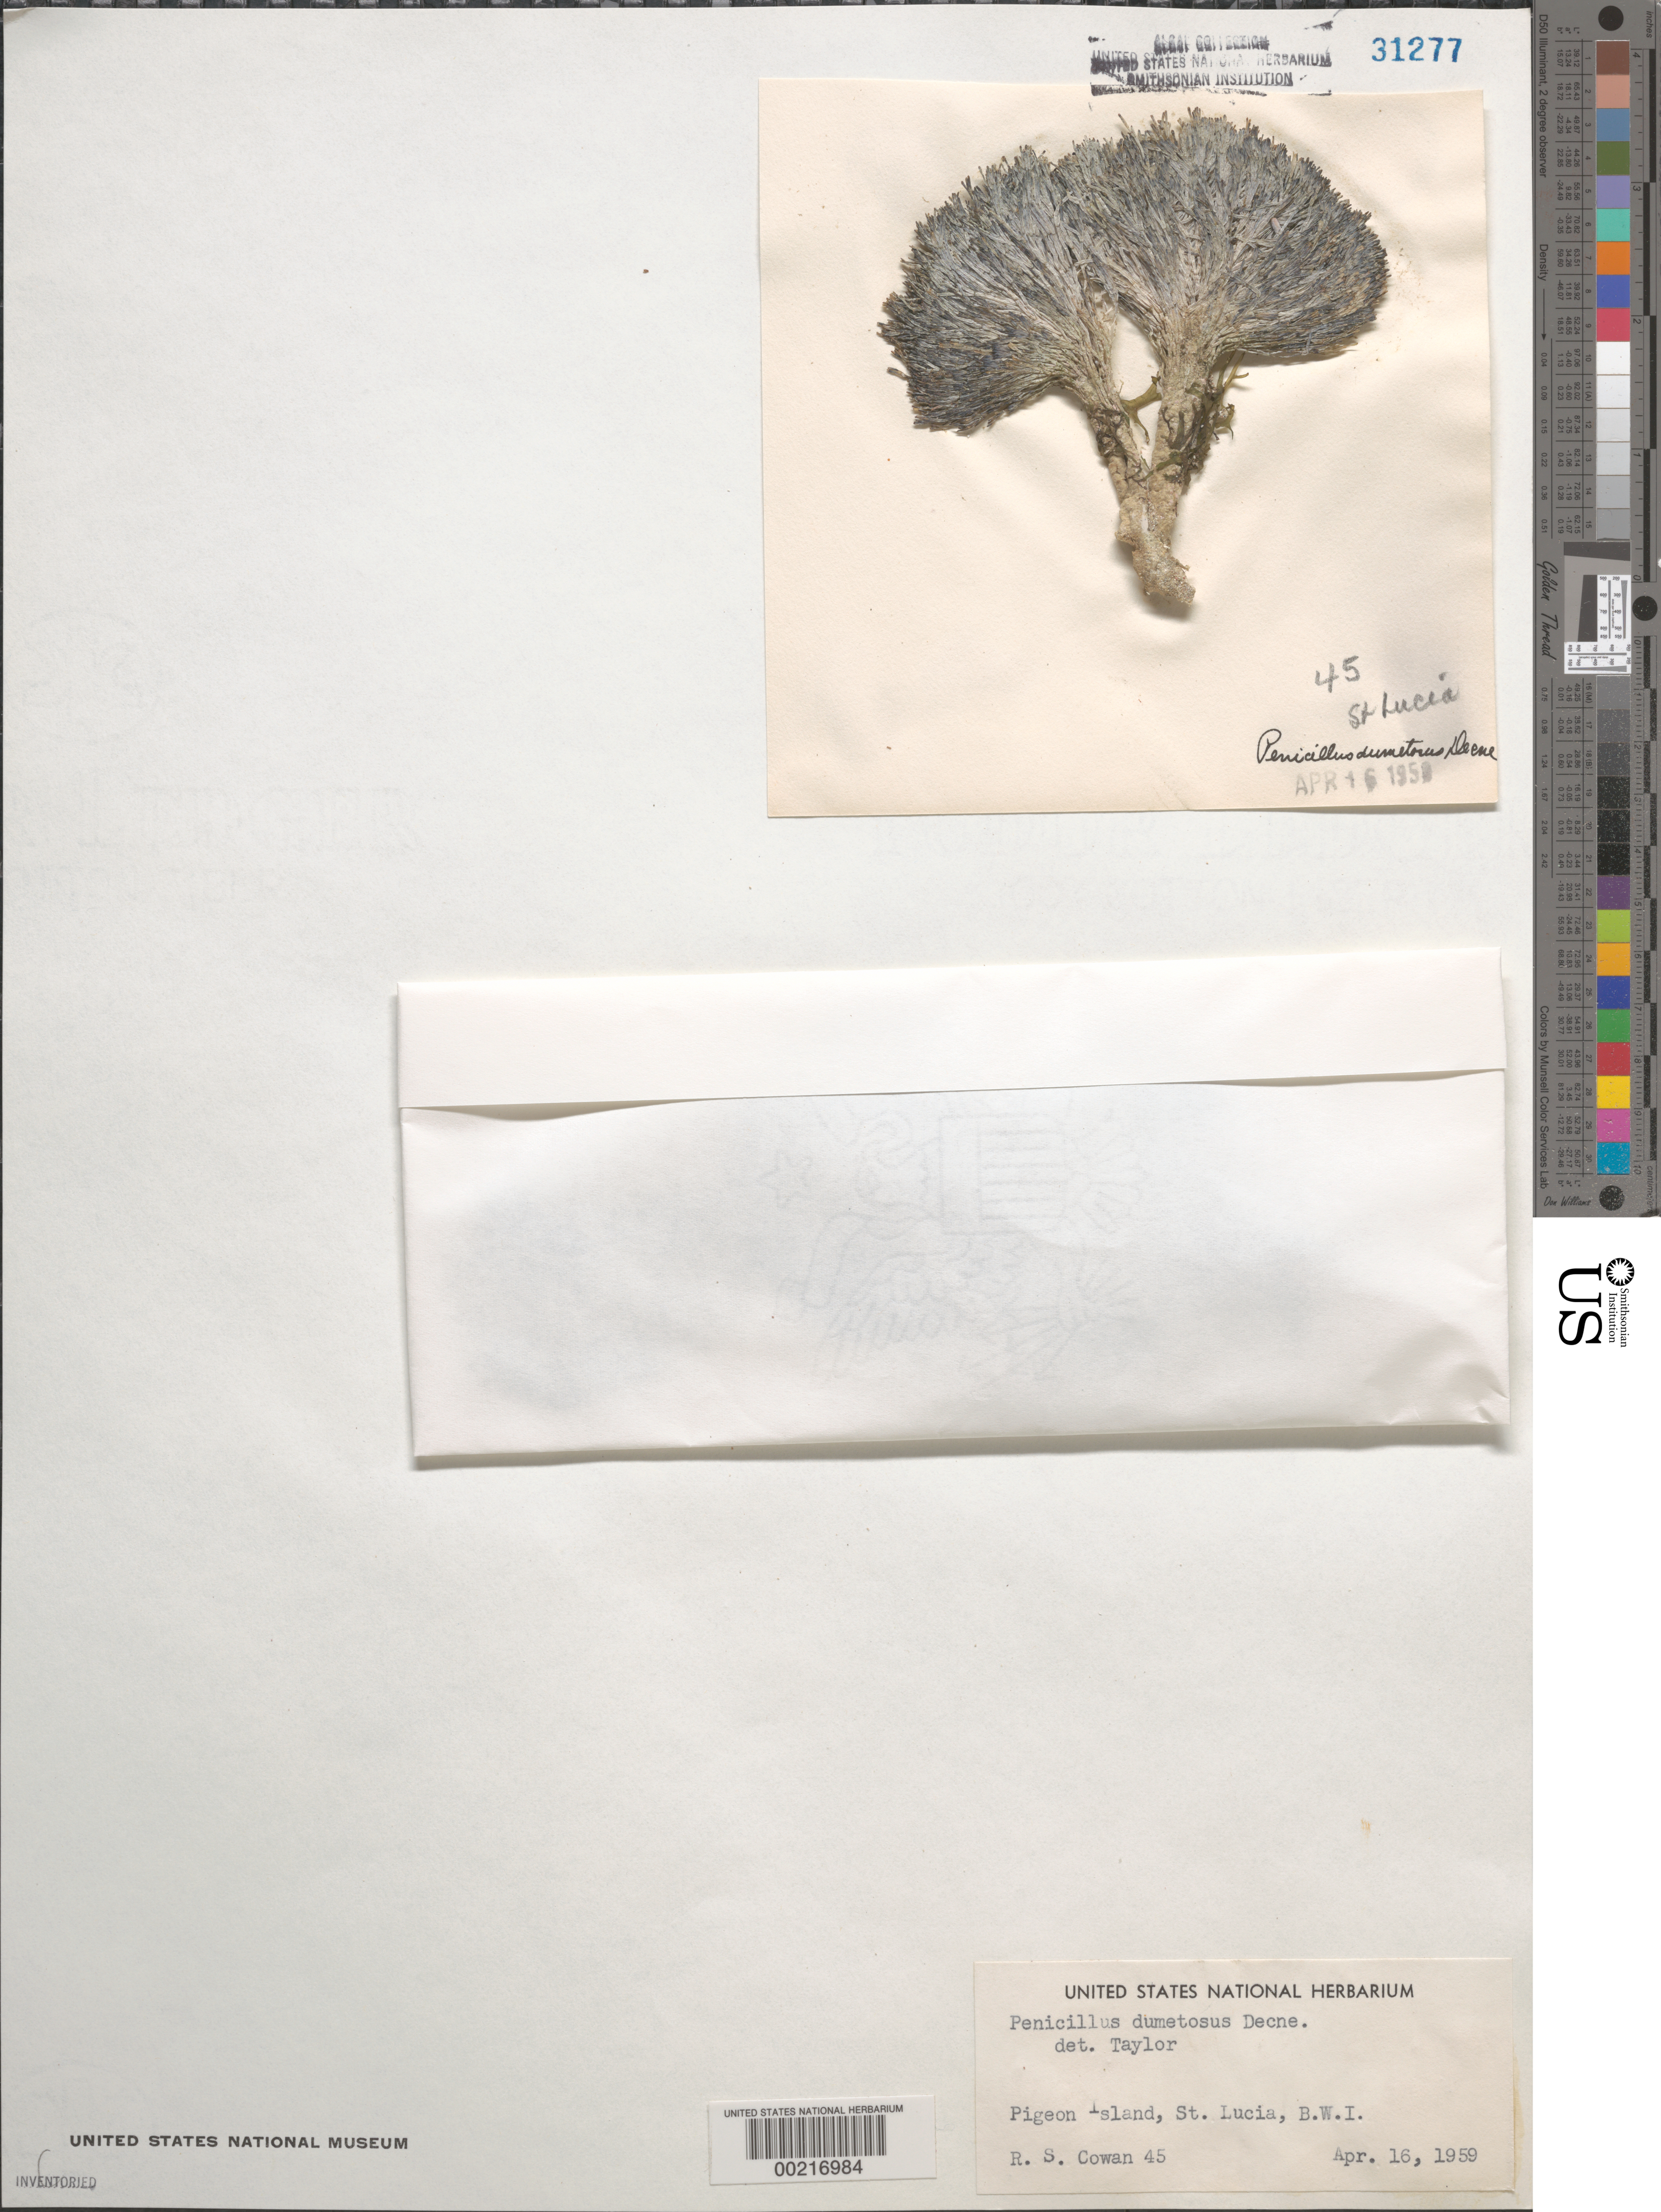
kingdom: Plantae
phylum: Chlorophyta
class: Ulvophyceae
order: Bryopsidales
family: Udoteaceae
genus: Penicillus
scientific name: Penicillus dumetosus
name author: (J.V.Lamouroux) Blainville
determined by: Taylor, William R.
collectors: R. S. Cowan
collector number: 45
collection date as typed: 16 Apr 1959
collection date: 1959-04-16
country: St. Lucia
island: Pigeon Island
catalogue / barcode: US 31277